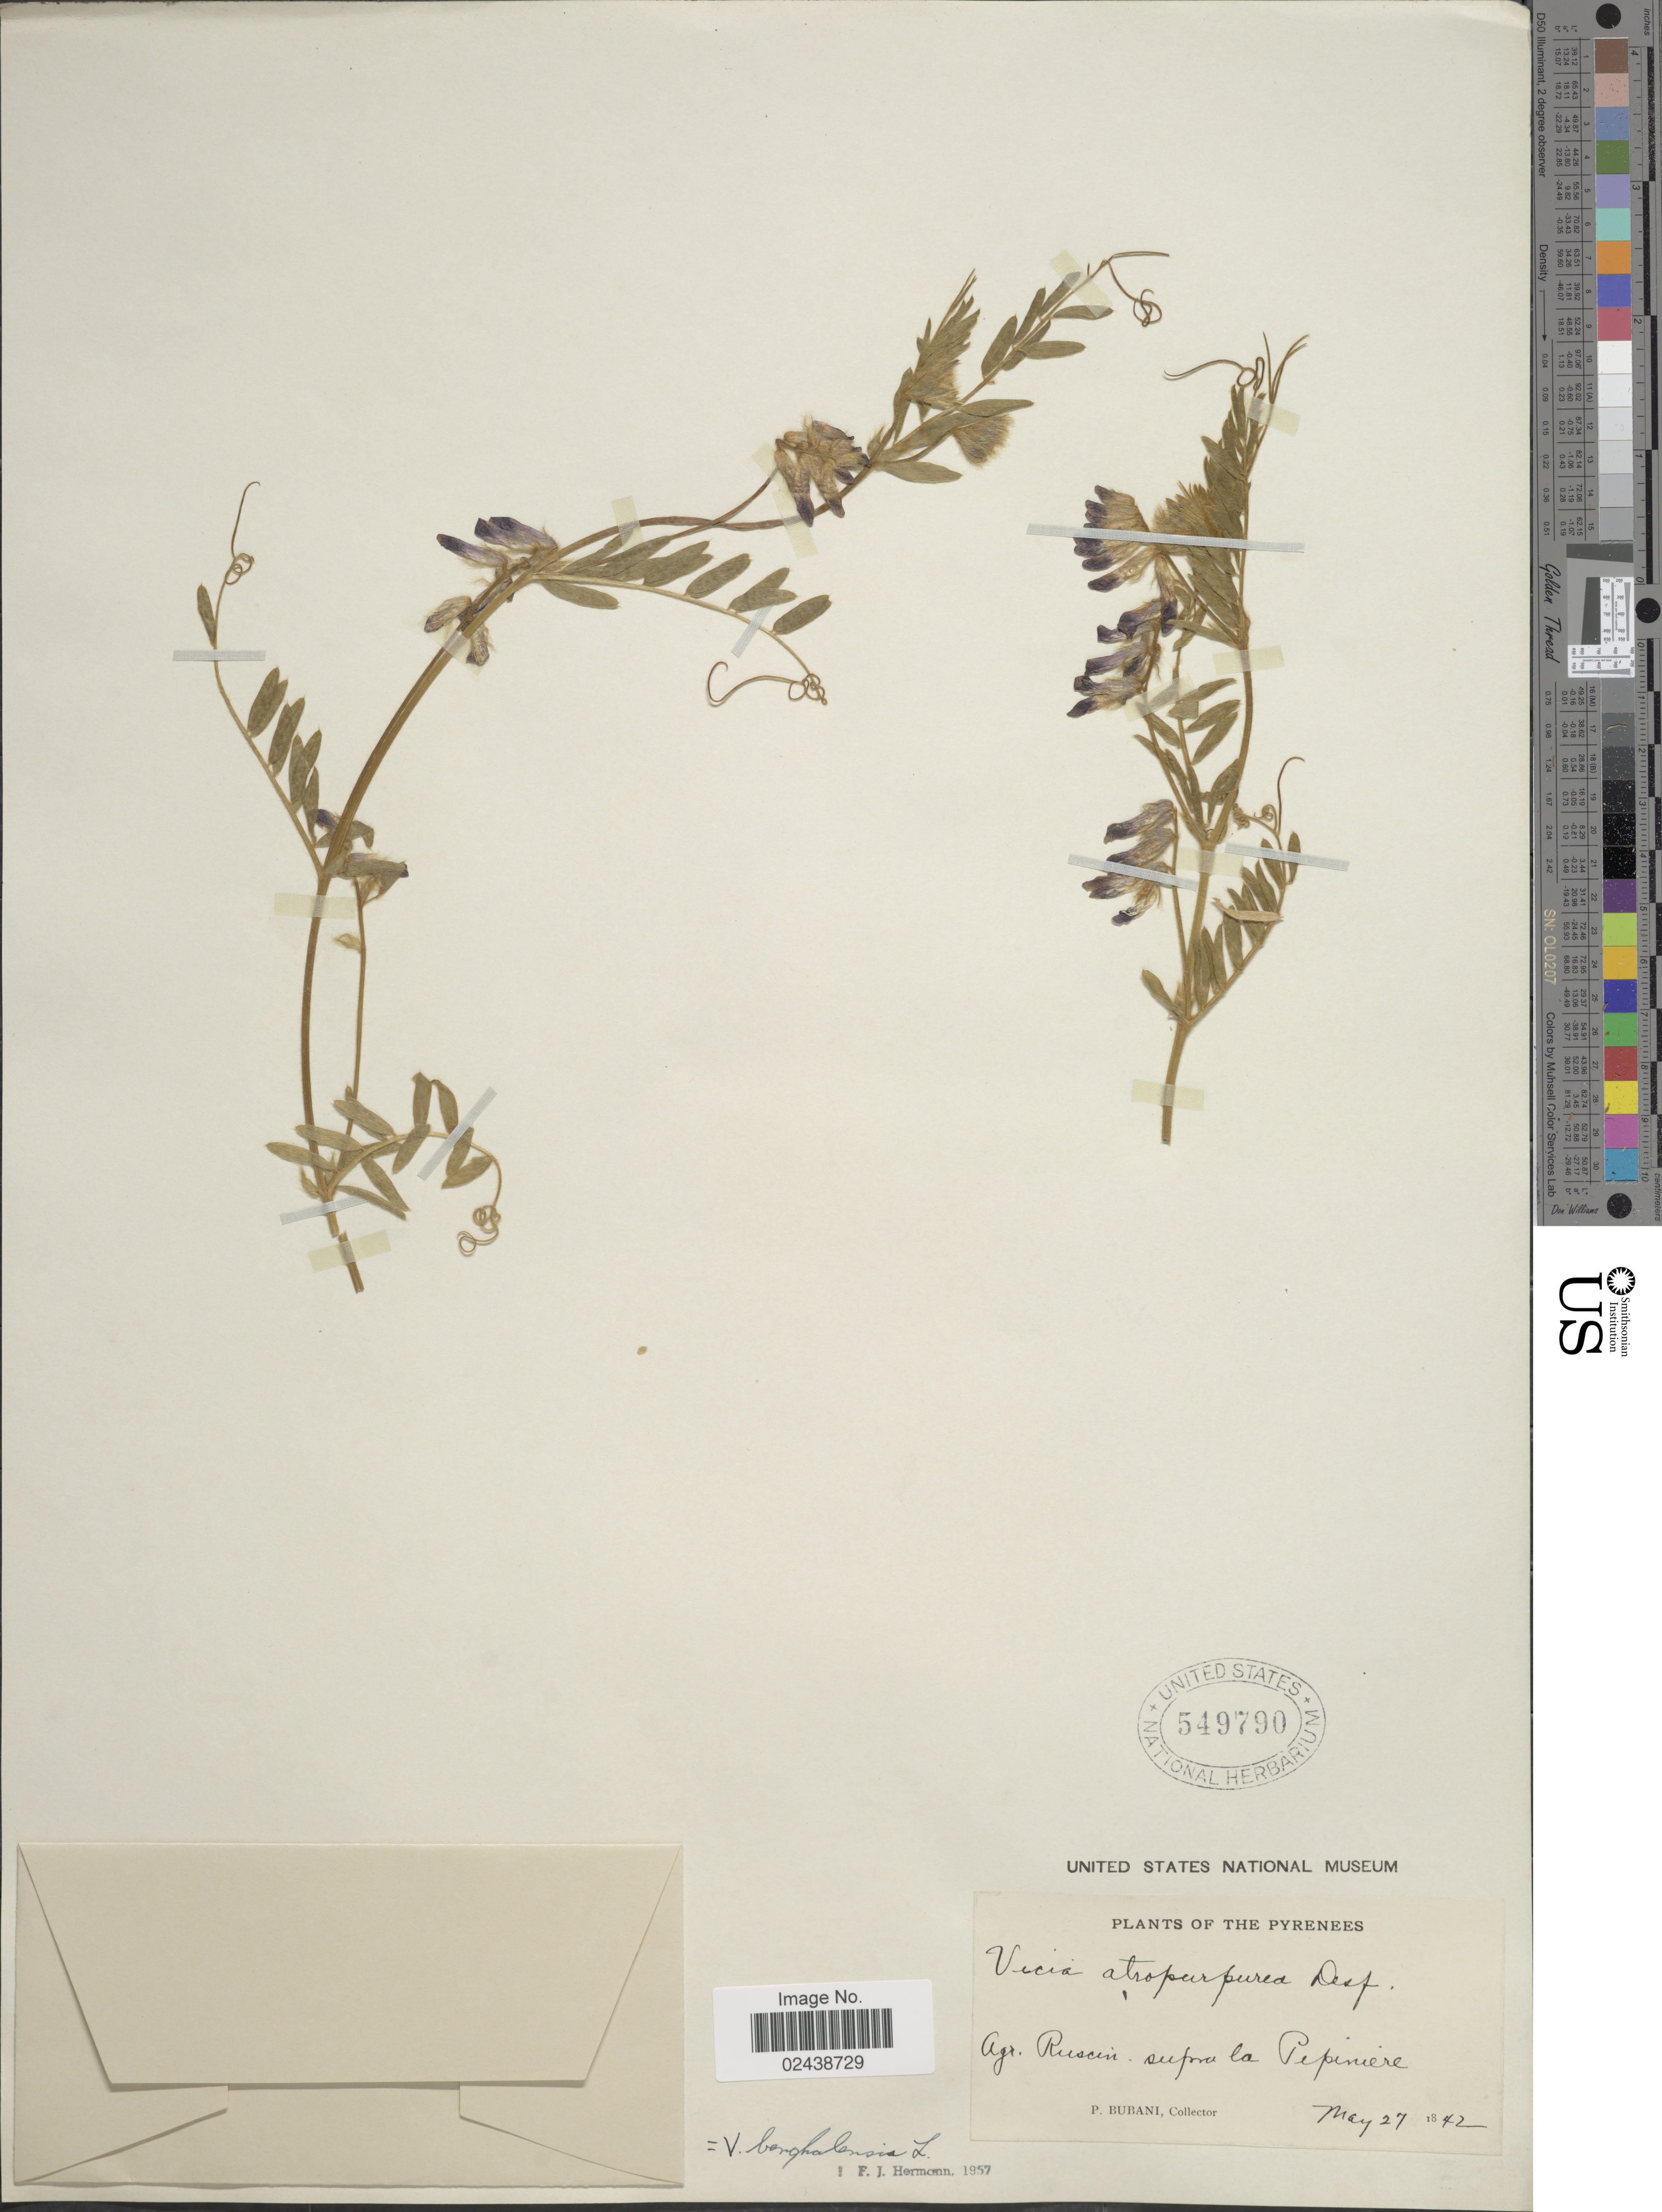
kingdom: Plantae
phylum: Tracheophyta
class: Magnoliopsida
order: Fabales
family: Fabaceae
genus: Vicia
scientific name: Vicia benghalensis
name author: L.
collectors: P. Bubani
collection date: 1842-05-27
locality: The Pyrenees. Agr. Ruscin. sufra la Pepiniere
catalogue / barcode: US 549790